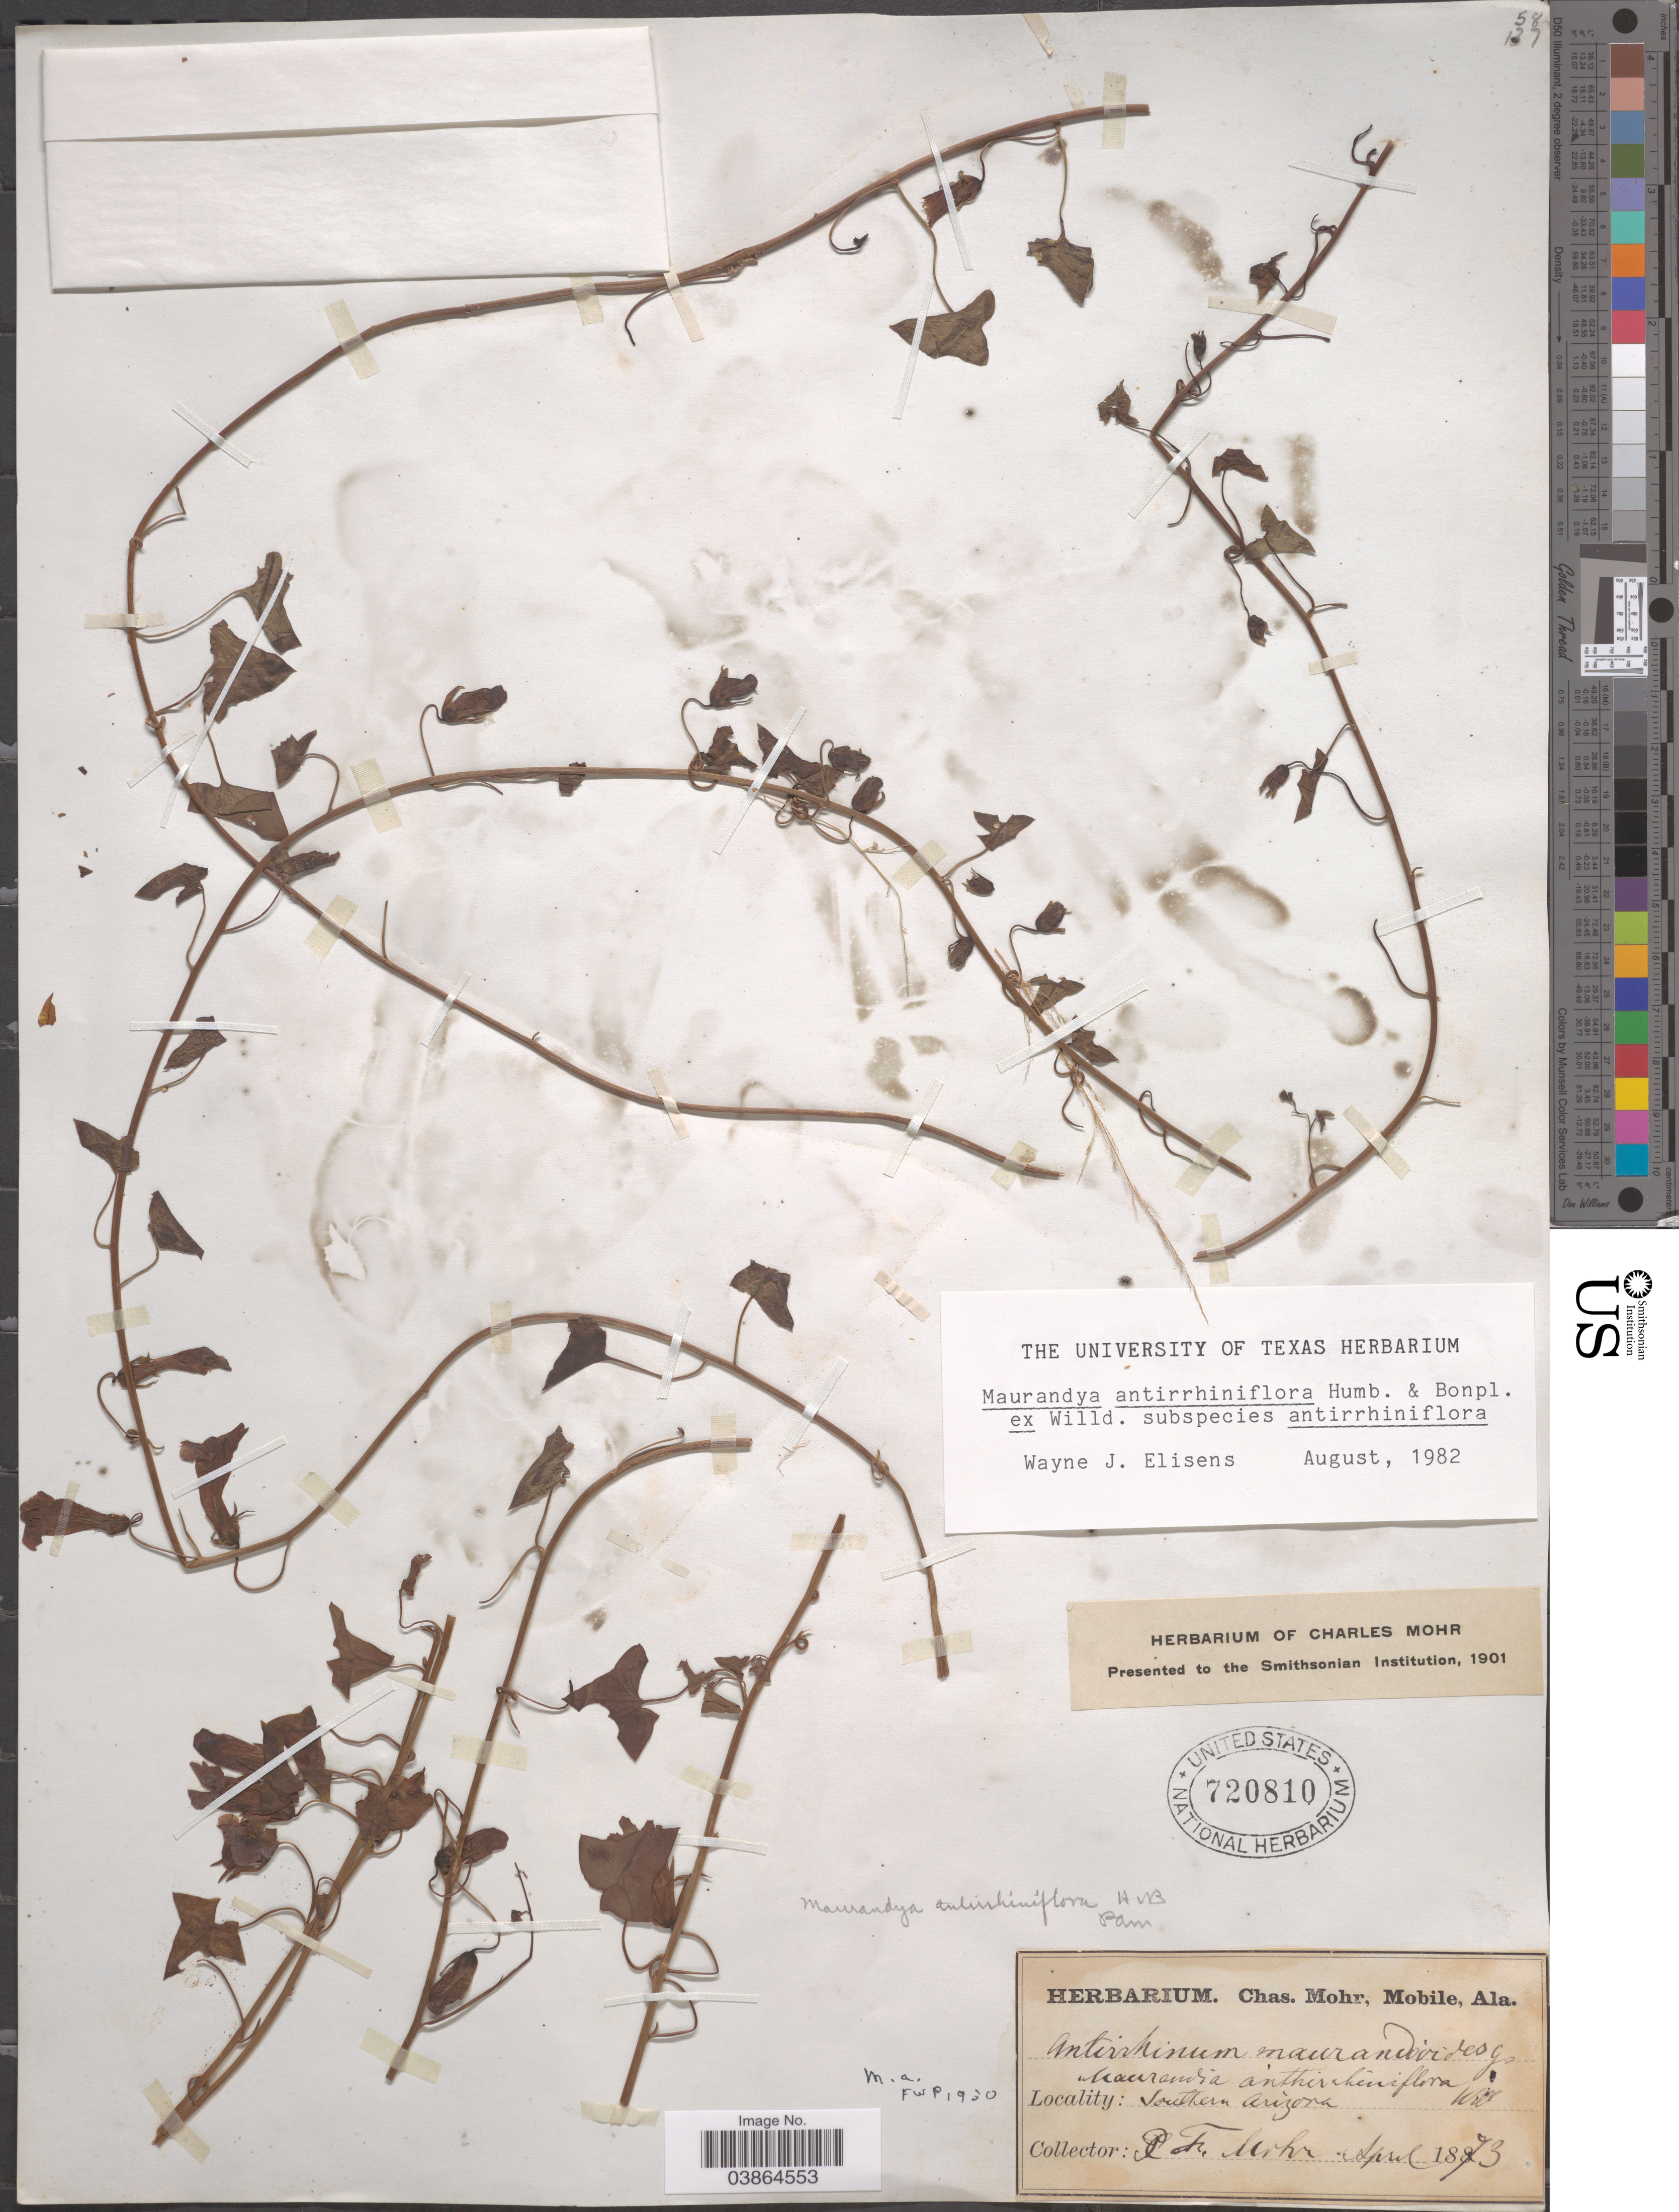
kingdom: Plantae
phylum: Tracheophyta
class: Magnoliopsida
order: Lamiales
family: Plantaginaceae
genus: Maurandya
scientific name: Maurandya antirrhiniflora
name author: Humb. & Bonpl. ex Willd.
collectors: C. T. Mohr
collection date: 1873-04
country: United States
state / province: Arizona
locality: Southern Arizona.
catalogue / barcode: US 720810